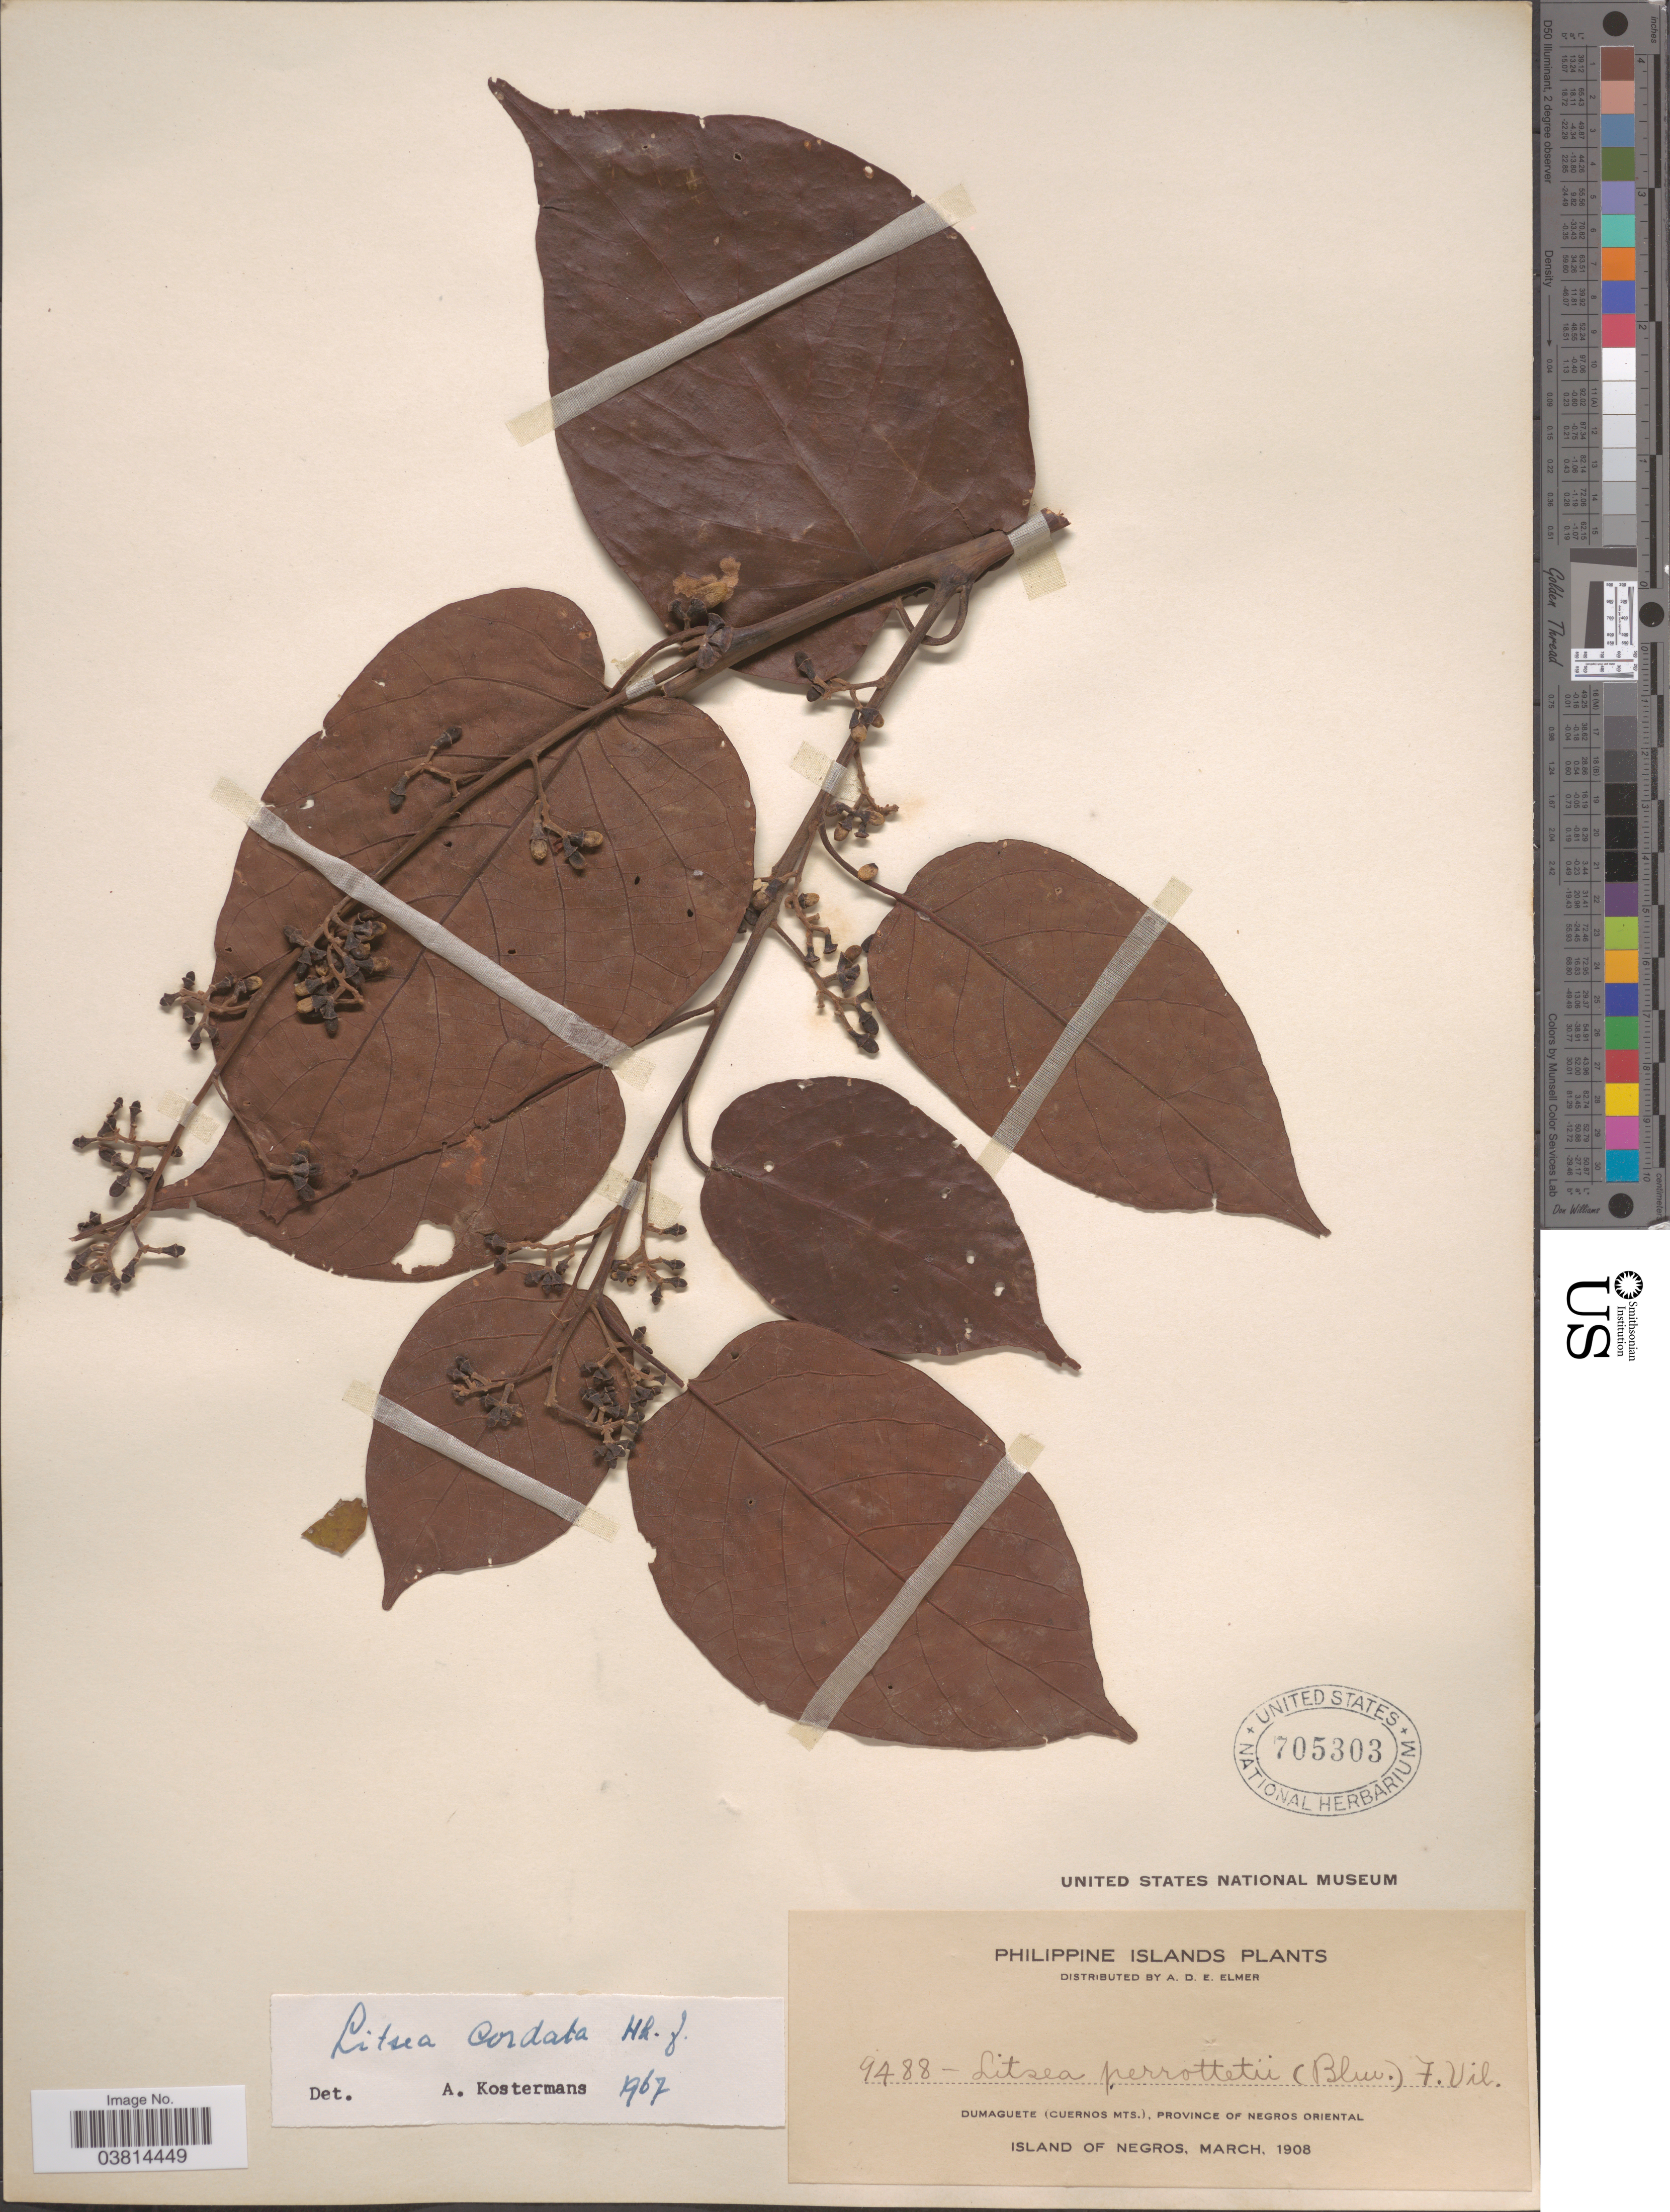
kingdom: Plantae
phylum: Tracheophyta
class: Magnoliopsida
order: Laurales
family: Lauraceae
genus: Litsea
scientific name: Litsea cordata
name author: Hook. f.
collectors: A. D. E. Elmer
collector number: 9488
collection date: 1908-03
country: Philippines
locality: Dumaguete (Cuernos Mts.), Province of Negros Oriental. Island of Negros.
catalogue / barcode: US 705303